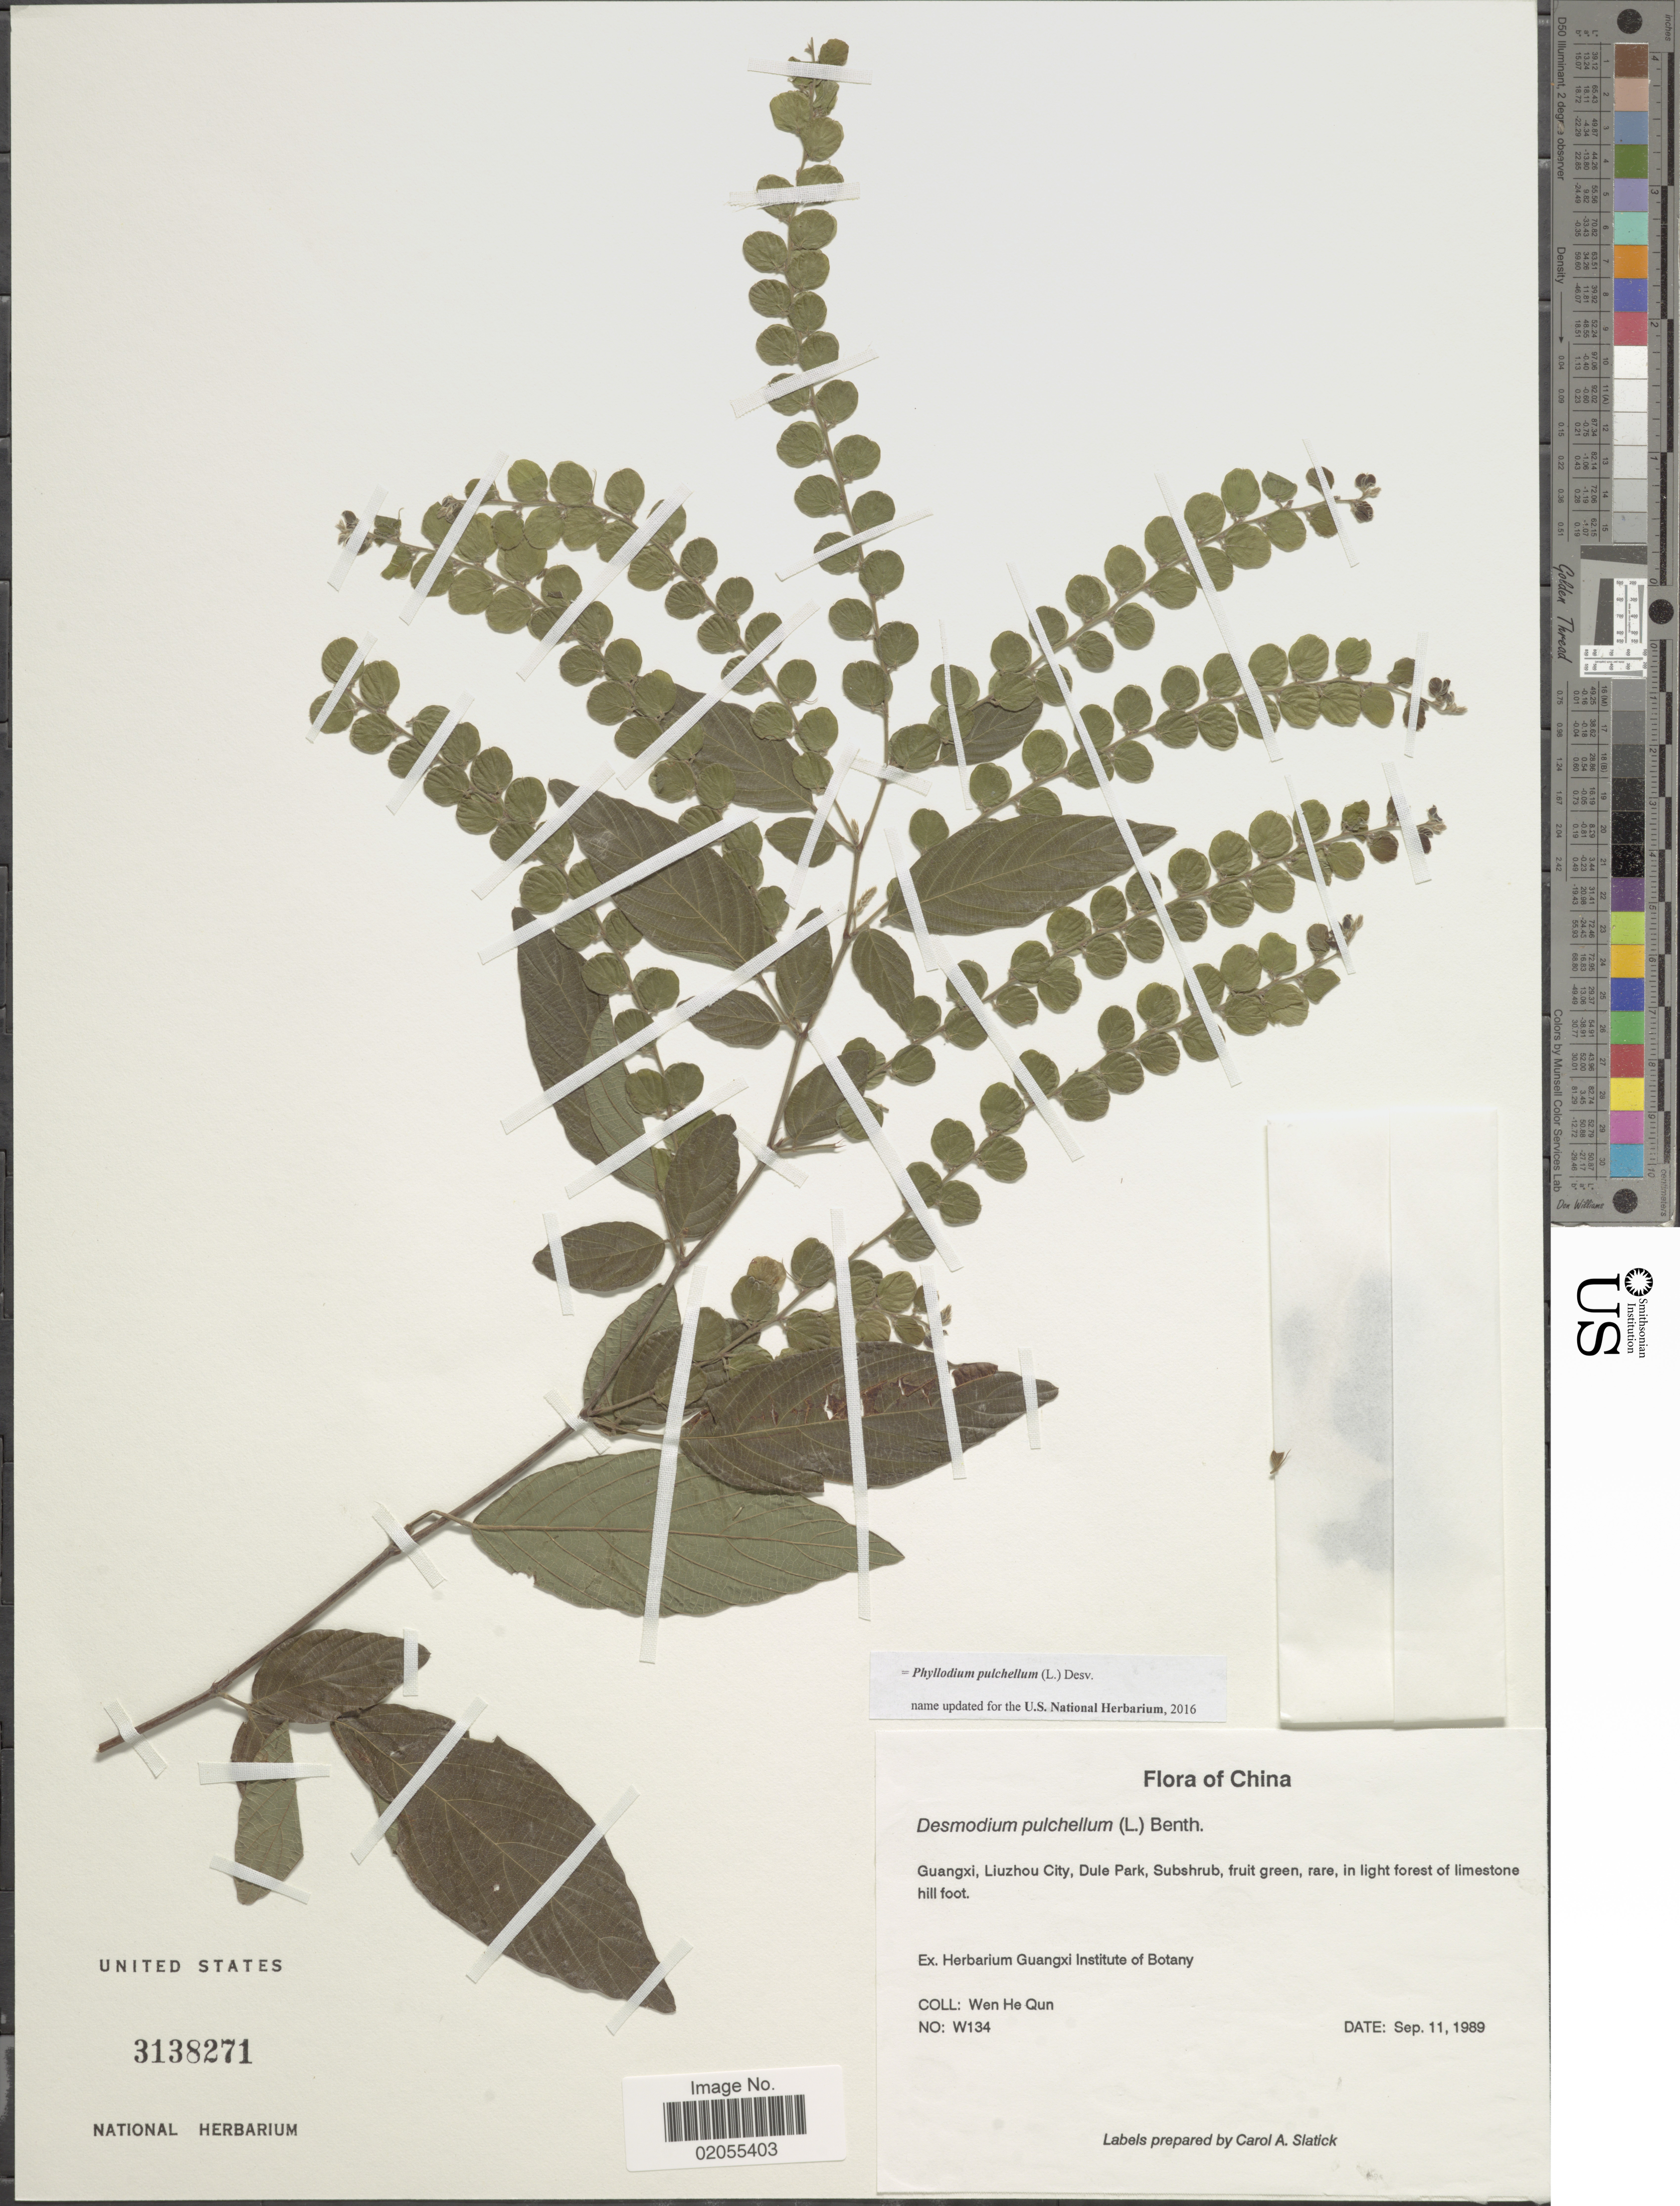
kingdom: Plantae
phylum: Tracheophyta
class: Magnoliopsida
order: Fabales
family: Fabaceae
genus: Phyllodium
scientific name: Phyllodium pulchellum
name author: (L.) Desv.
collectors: W. Qun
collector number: W134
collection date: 1989-09-11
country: China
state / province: Guangxi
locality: Liuzhou City, Dule Park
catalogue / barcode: US 3138271